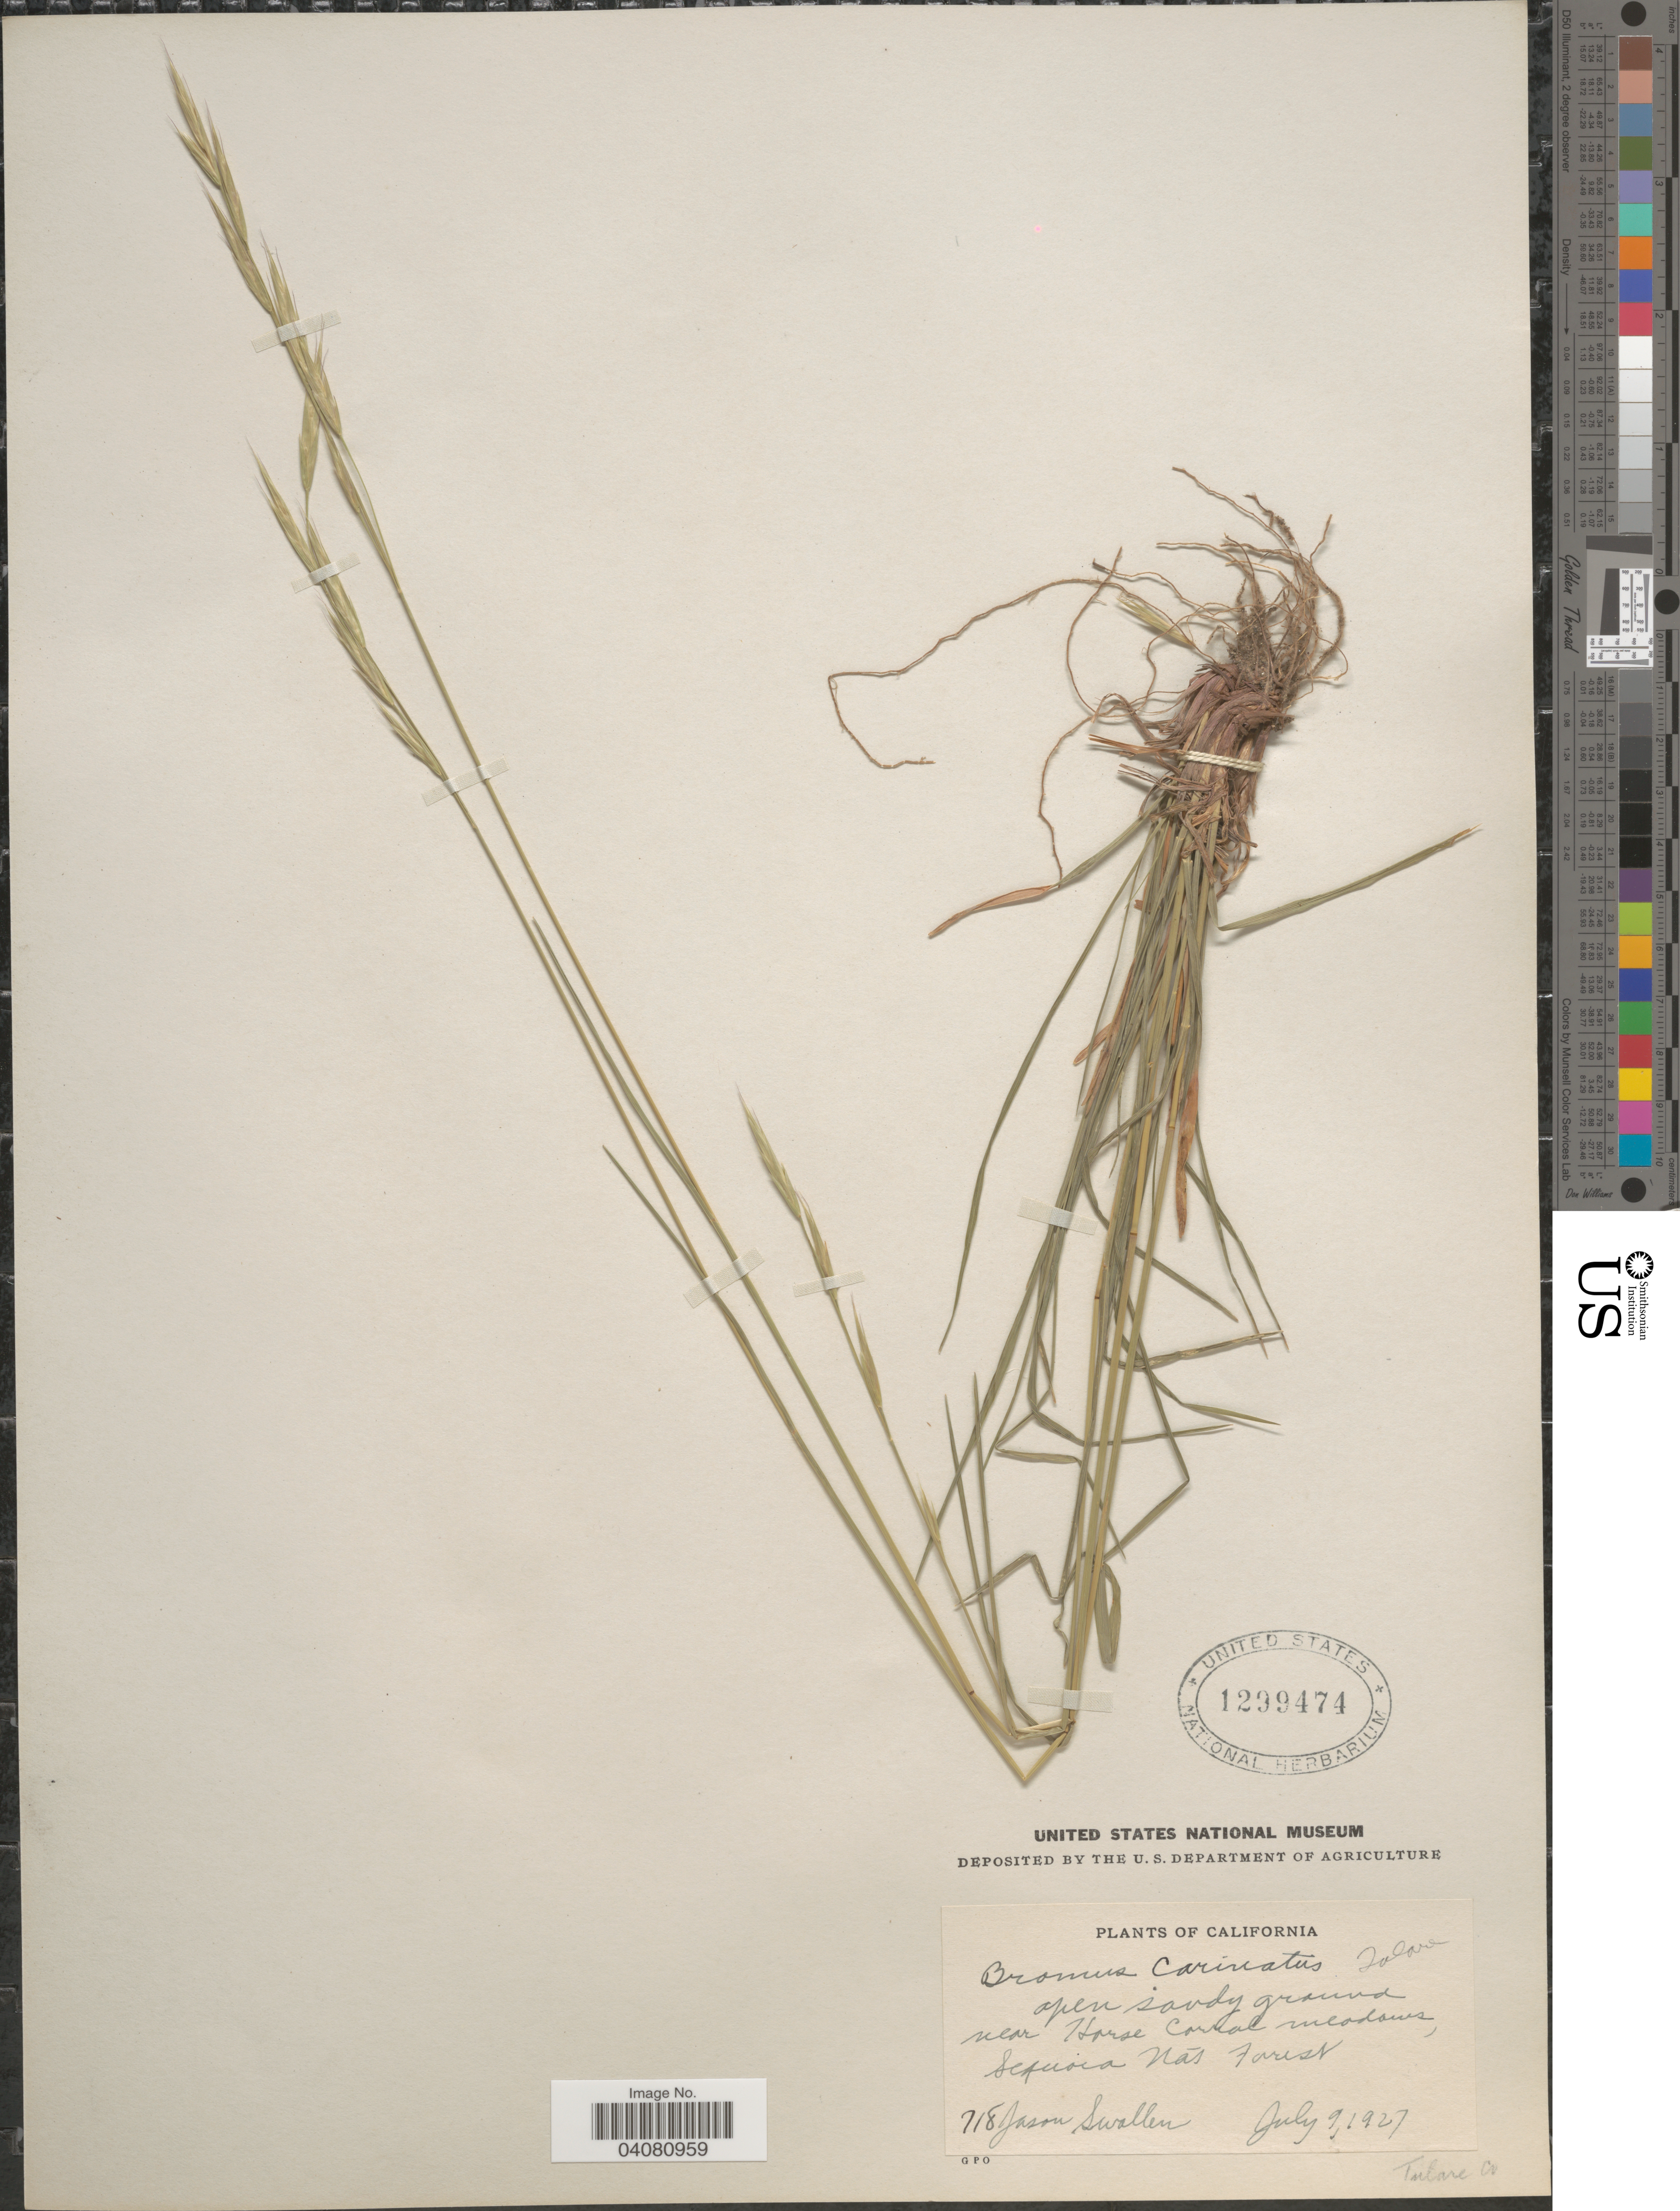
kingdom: Plantae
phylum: Tracheophyta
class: Liliopsida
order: Poales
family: Poaceae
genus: Bromus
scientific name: Bromus carinatus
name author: Hook. & Arn.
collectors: J. R. Swallen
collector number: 718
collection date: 1927-07-09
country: United States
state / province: California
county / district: Tulare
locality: Open sandy ground near Horse Corral meadows, Sequoia Nat Forest. Tulare Co.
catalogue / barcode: US 1299474